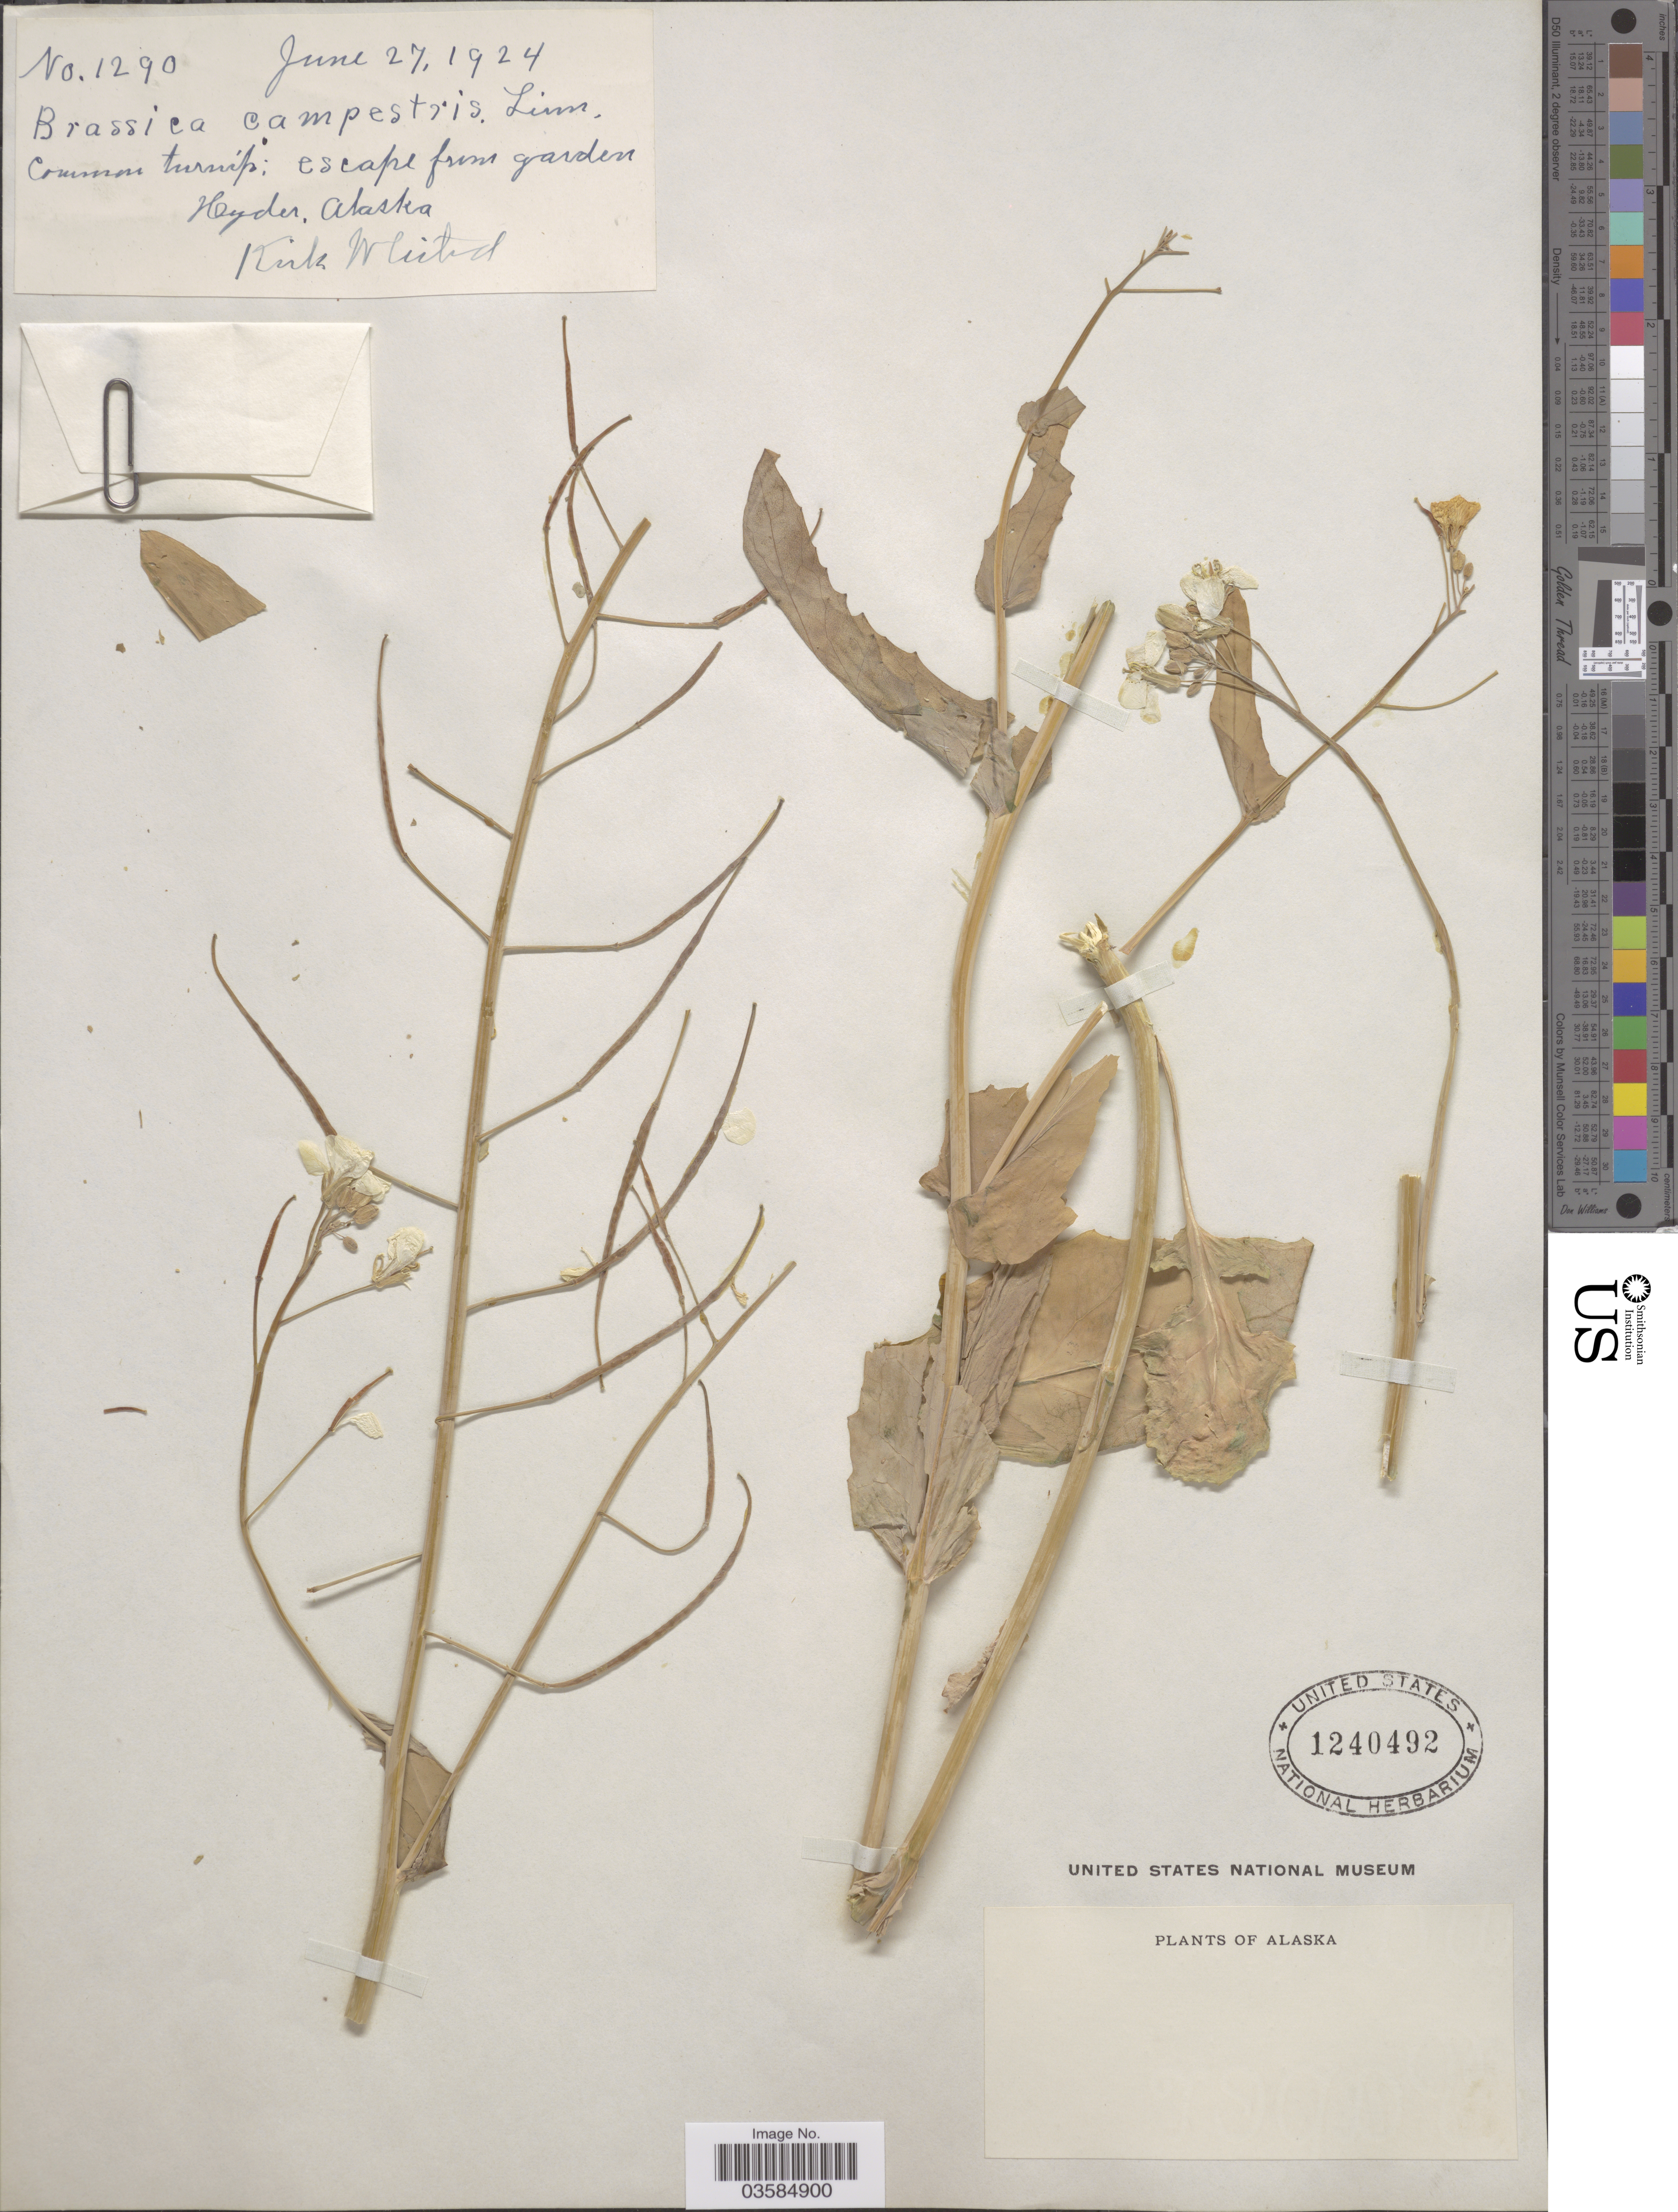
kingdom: Plantae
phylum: Tracheophyta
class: Magnoliopsida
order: Brassicales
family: Brassicaceae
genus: Brassica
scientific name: Brassica campestris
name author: L.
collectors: K. Whited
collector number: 1290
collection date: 1924-06-27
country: United States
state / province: Alaska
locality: Hyder.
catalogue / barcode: US 1240492